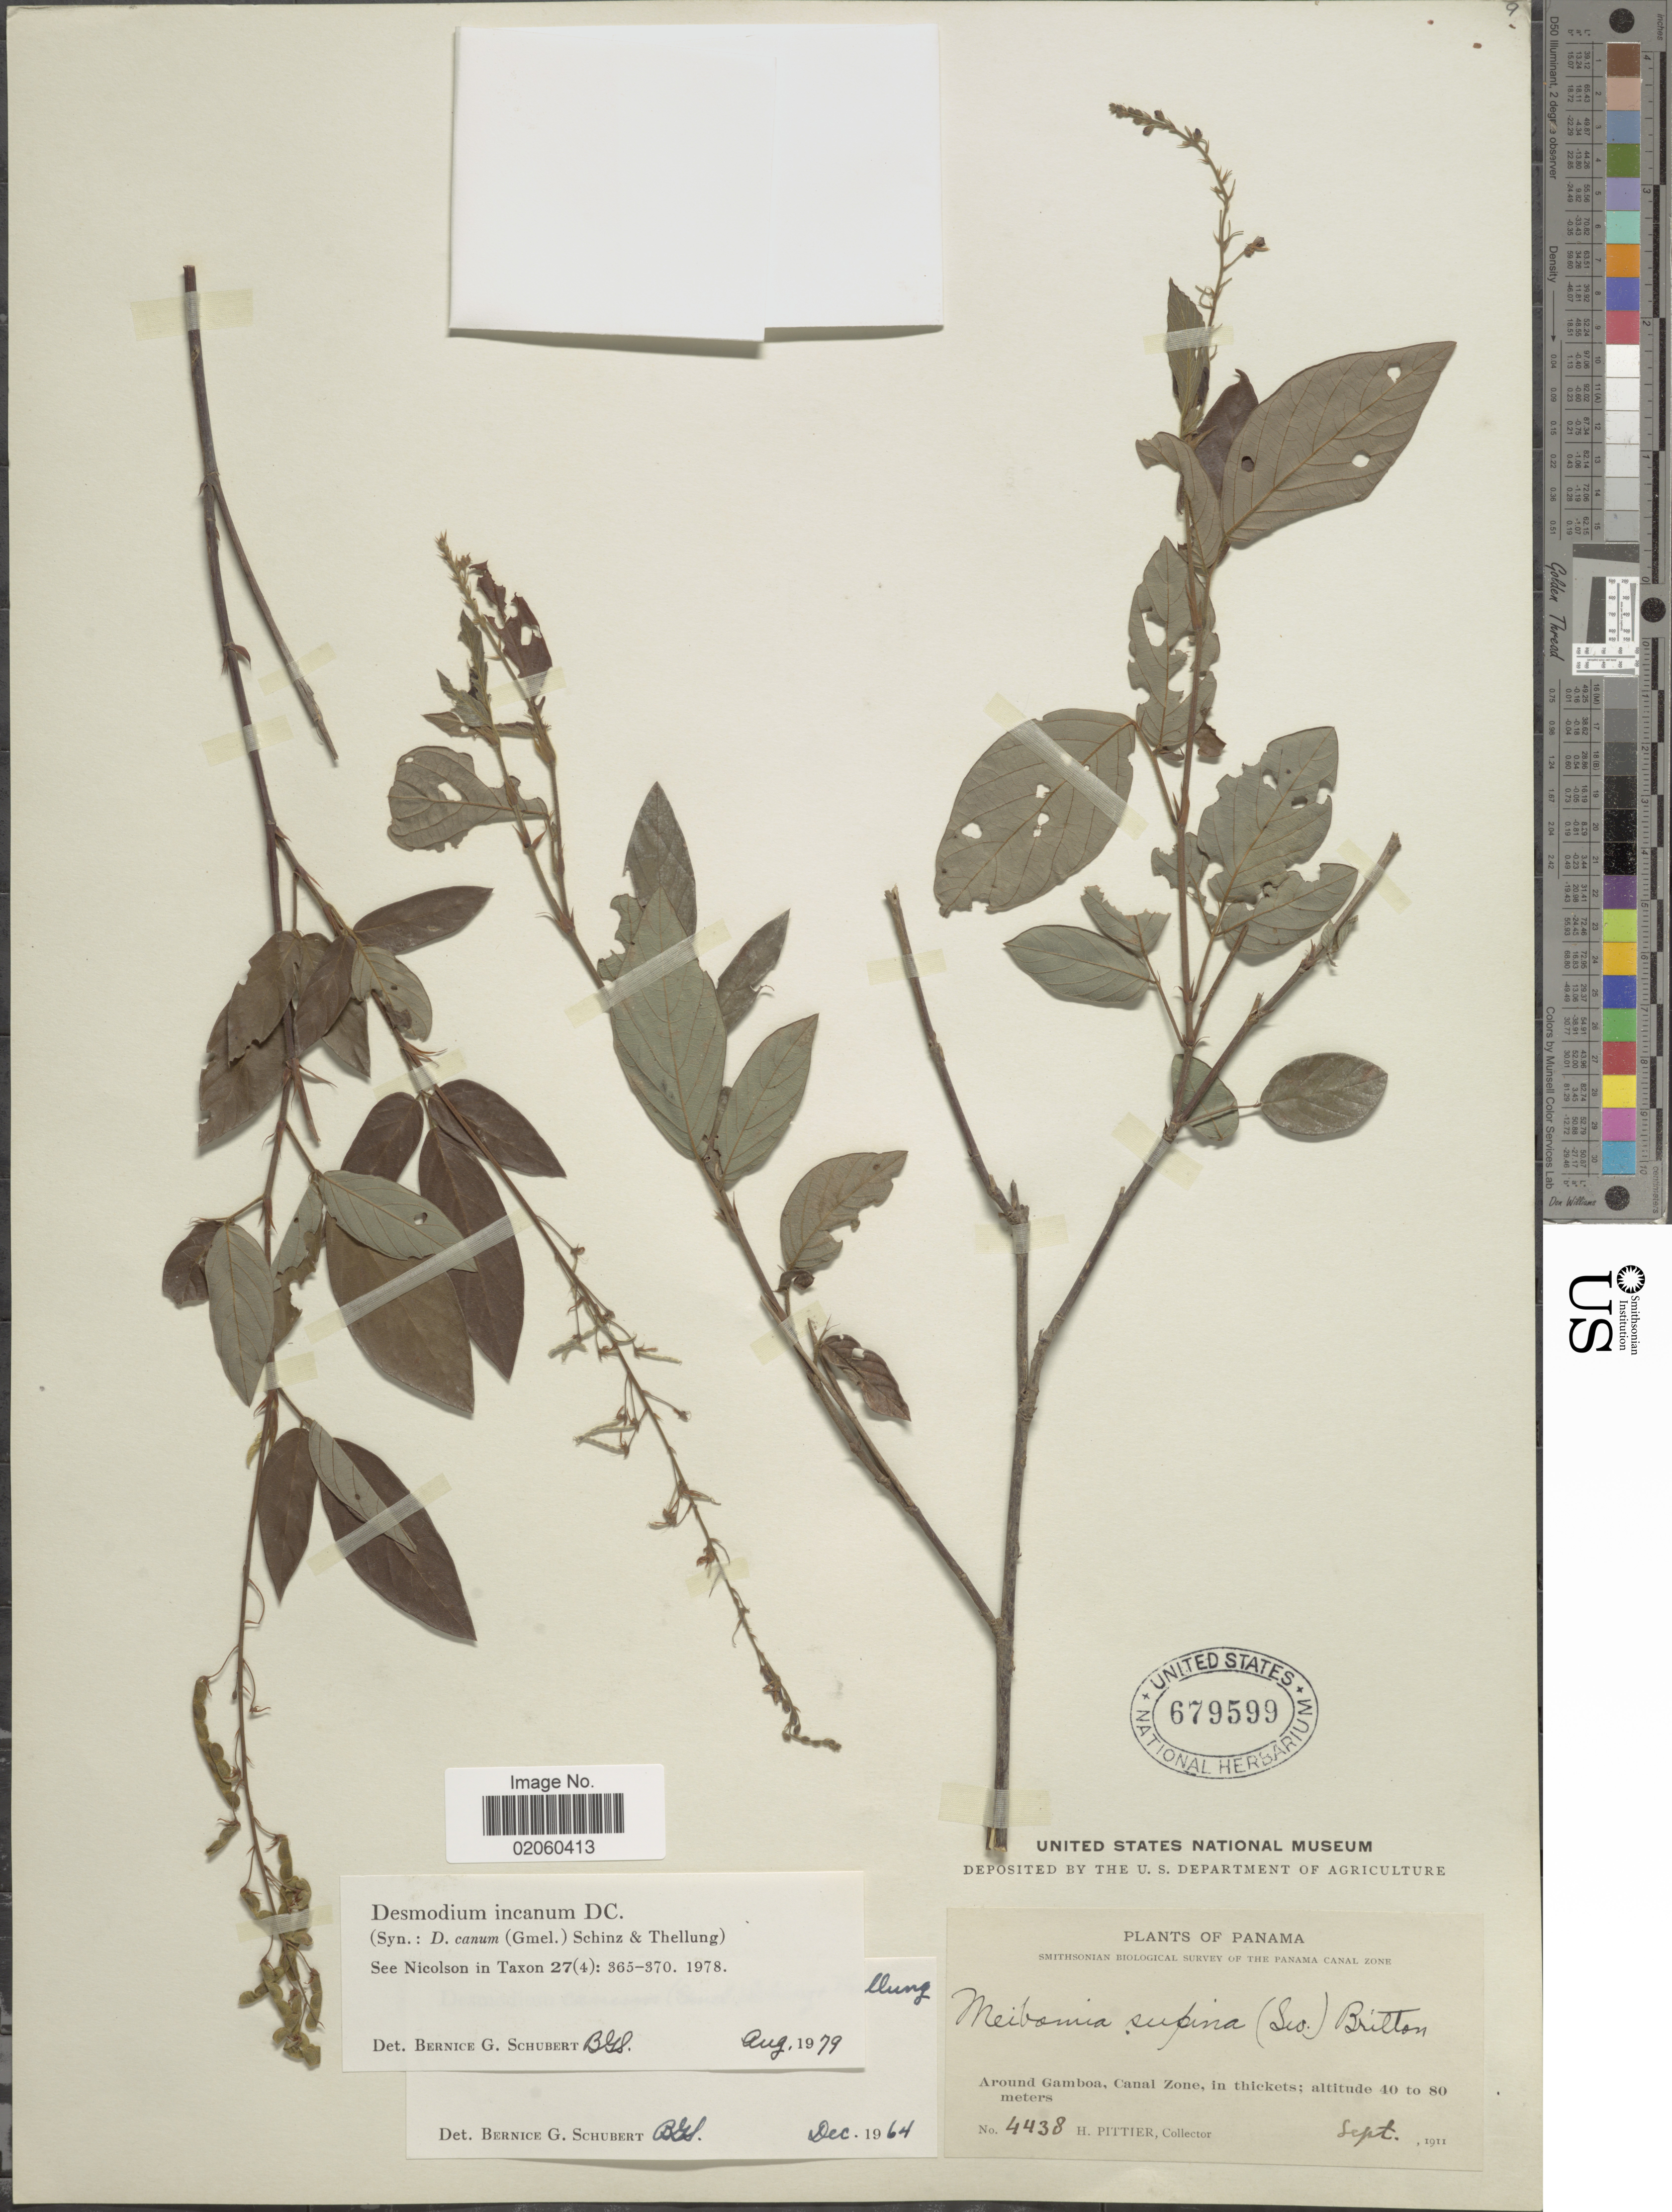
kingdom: Plantae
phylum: Tracheophyta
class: Magnoliopsida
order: Fabales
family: Fabaceae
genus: Desmodium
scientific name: Desmodium incanum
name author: (Sw.) DC.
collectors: H. F. Pittier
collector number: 4438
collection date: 1911-09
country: Panama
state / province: Colón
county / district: Canal Zone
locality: Around Gamboa, Canal Zone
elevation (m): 40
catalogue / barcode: US 679599